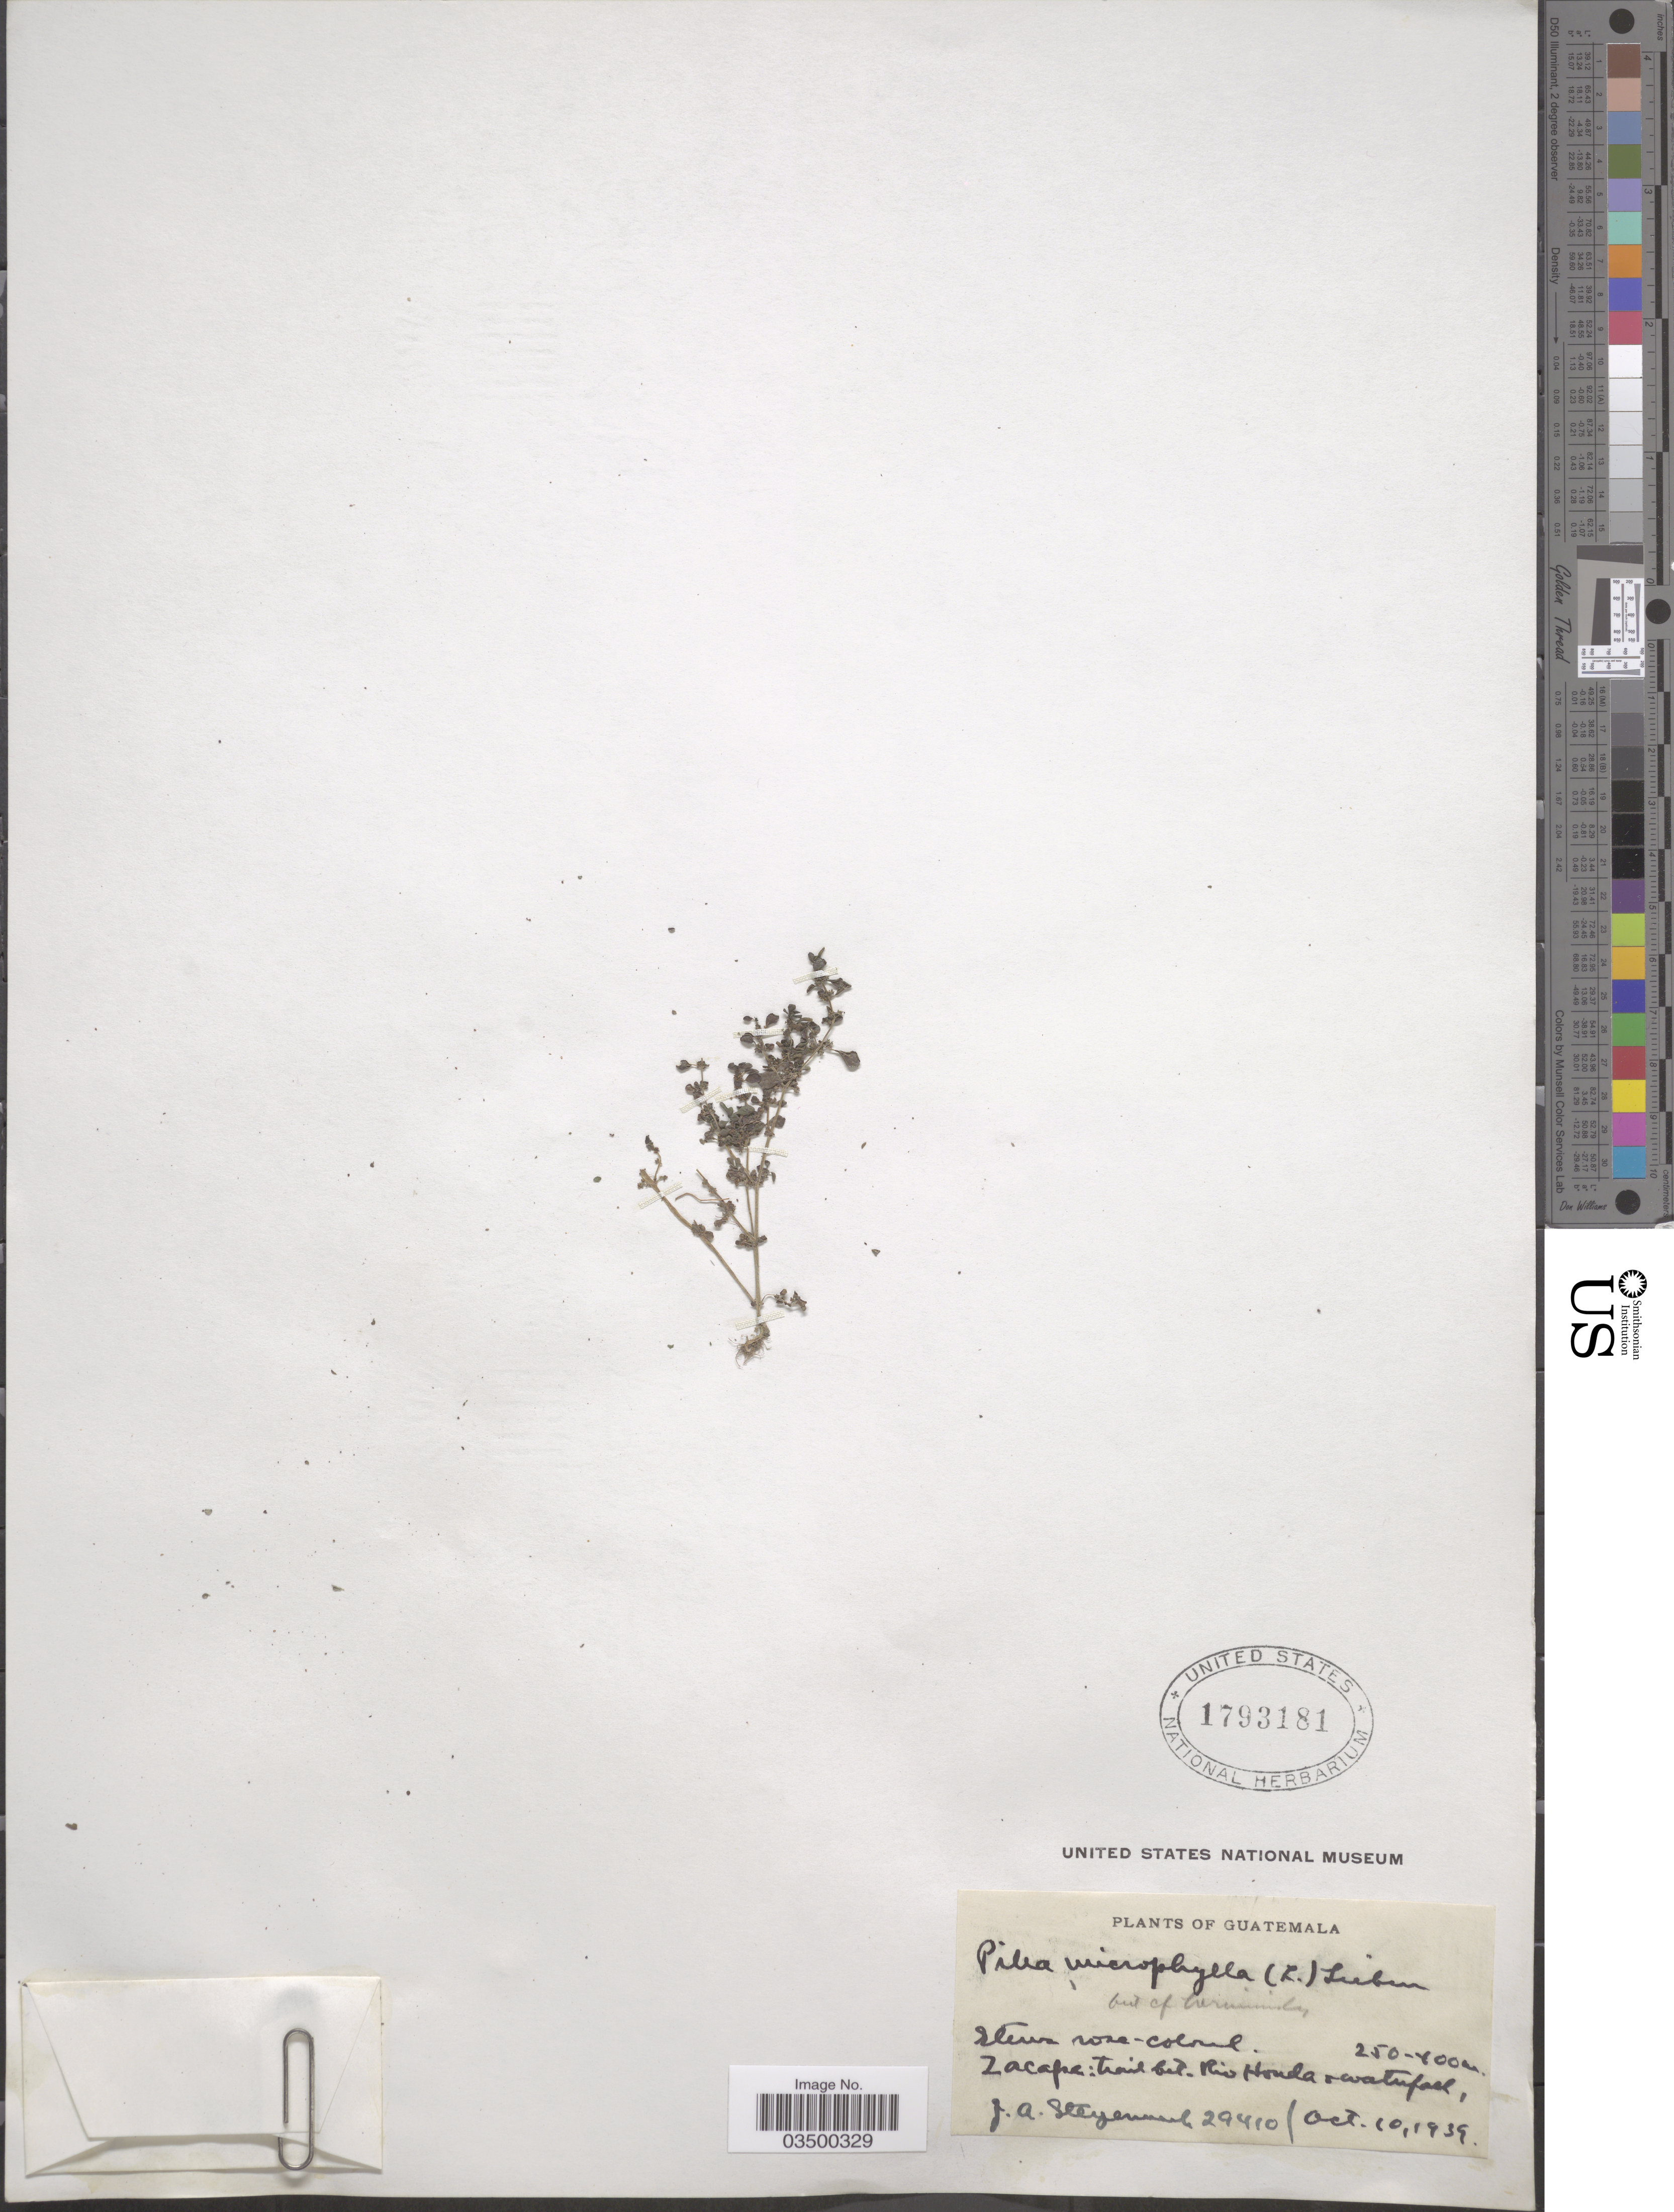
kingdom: Plantae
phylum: Tracheophyta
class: Magnoliopsida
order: Rosales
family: Urticaceae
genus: Pilea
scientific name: Pilea microphylla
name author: (L.) Liebm.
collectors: J. Steyermark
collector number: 29410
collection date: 1939-10-10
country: Guatemala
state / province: Zacapa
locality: Trail bet. Rio Hondo & waterfall.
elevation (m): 250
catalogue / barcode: US 1793181